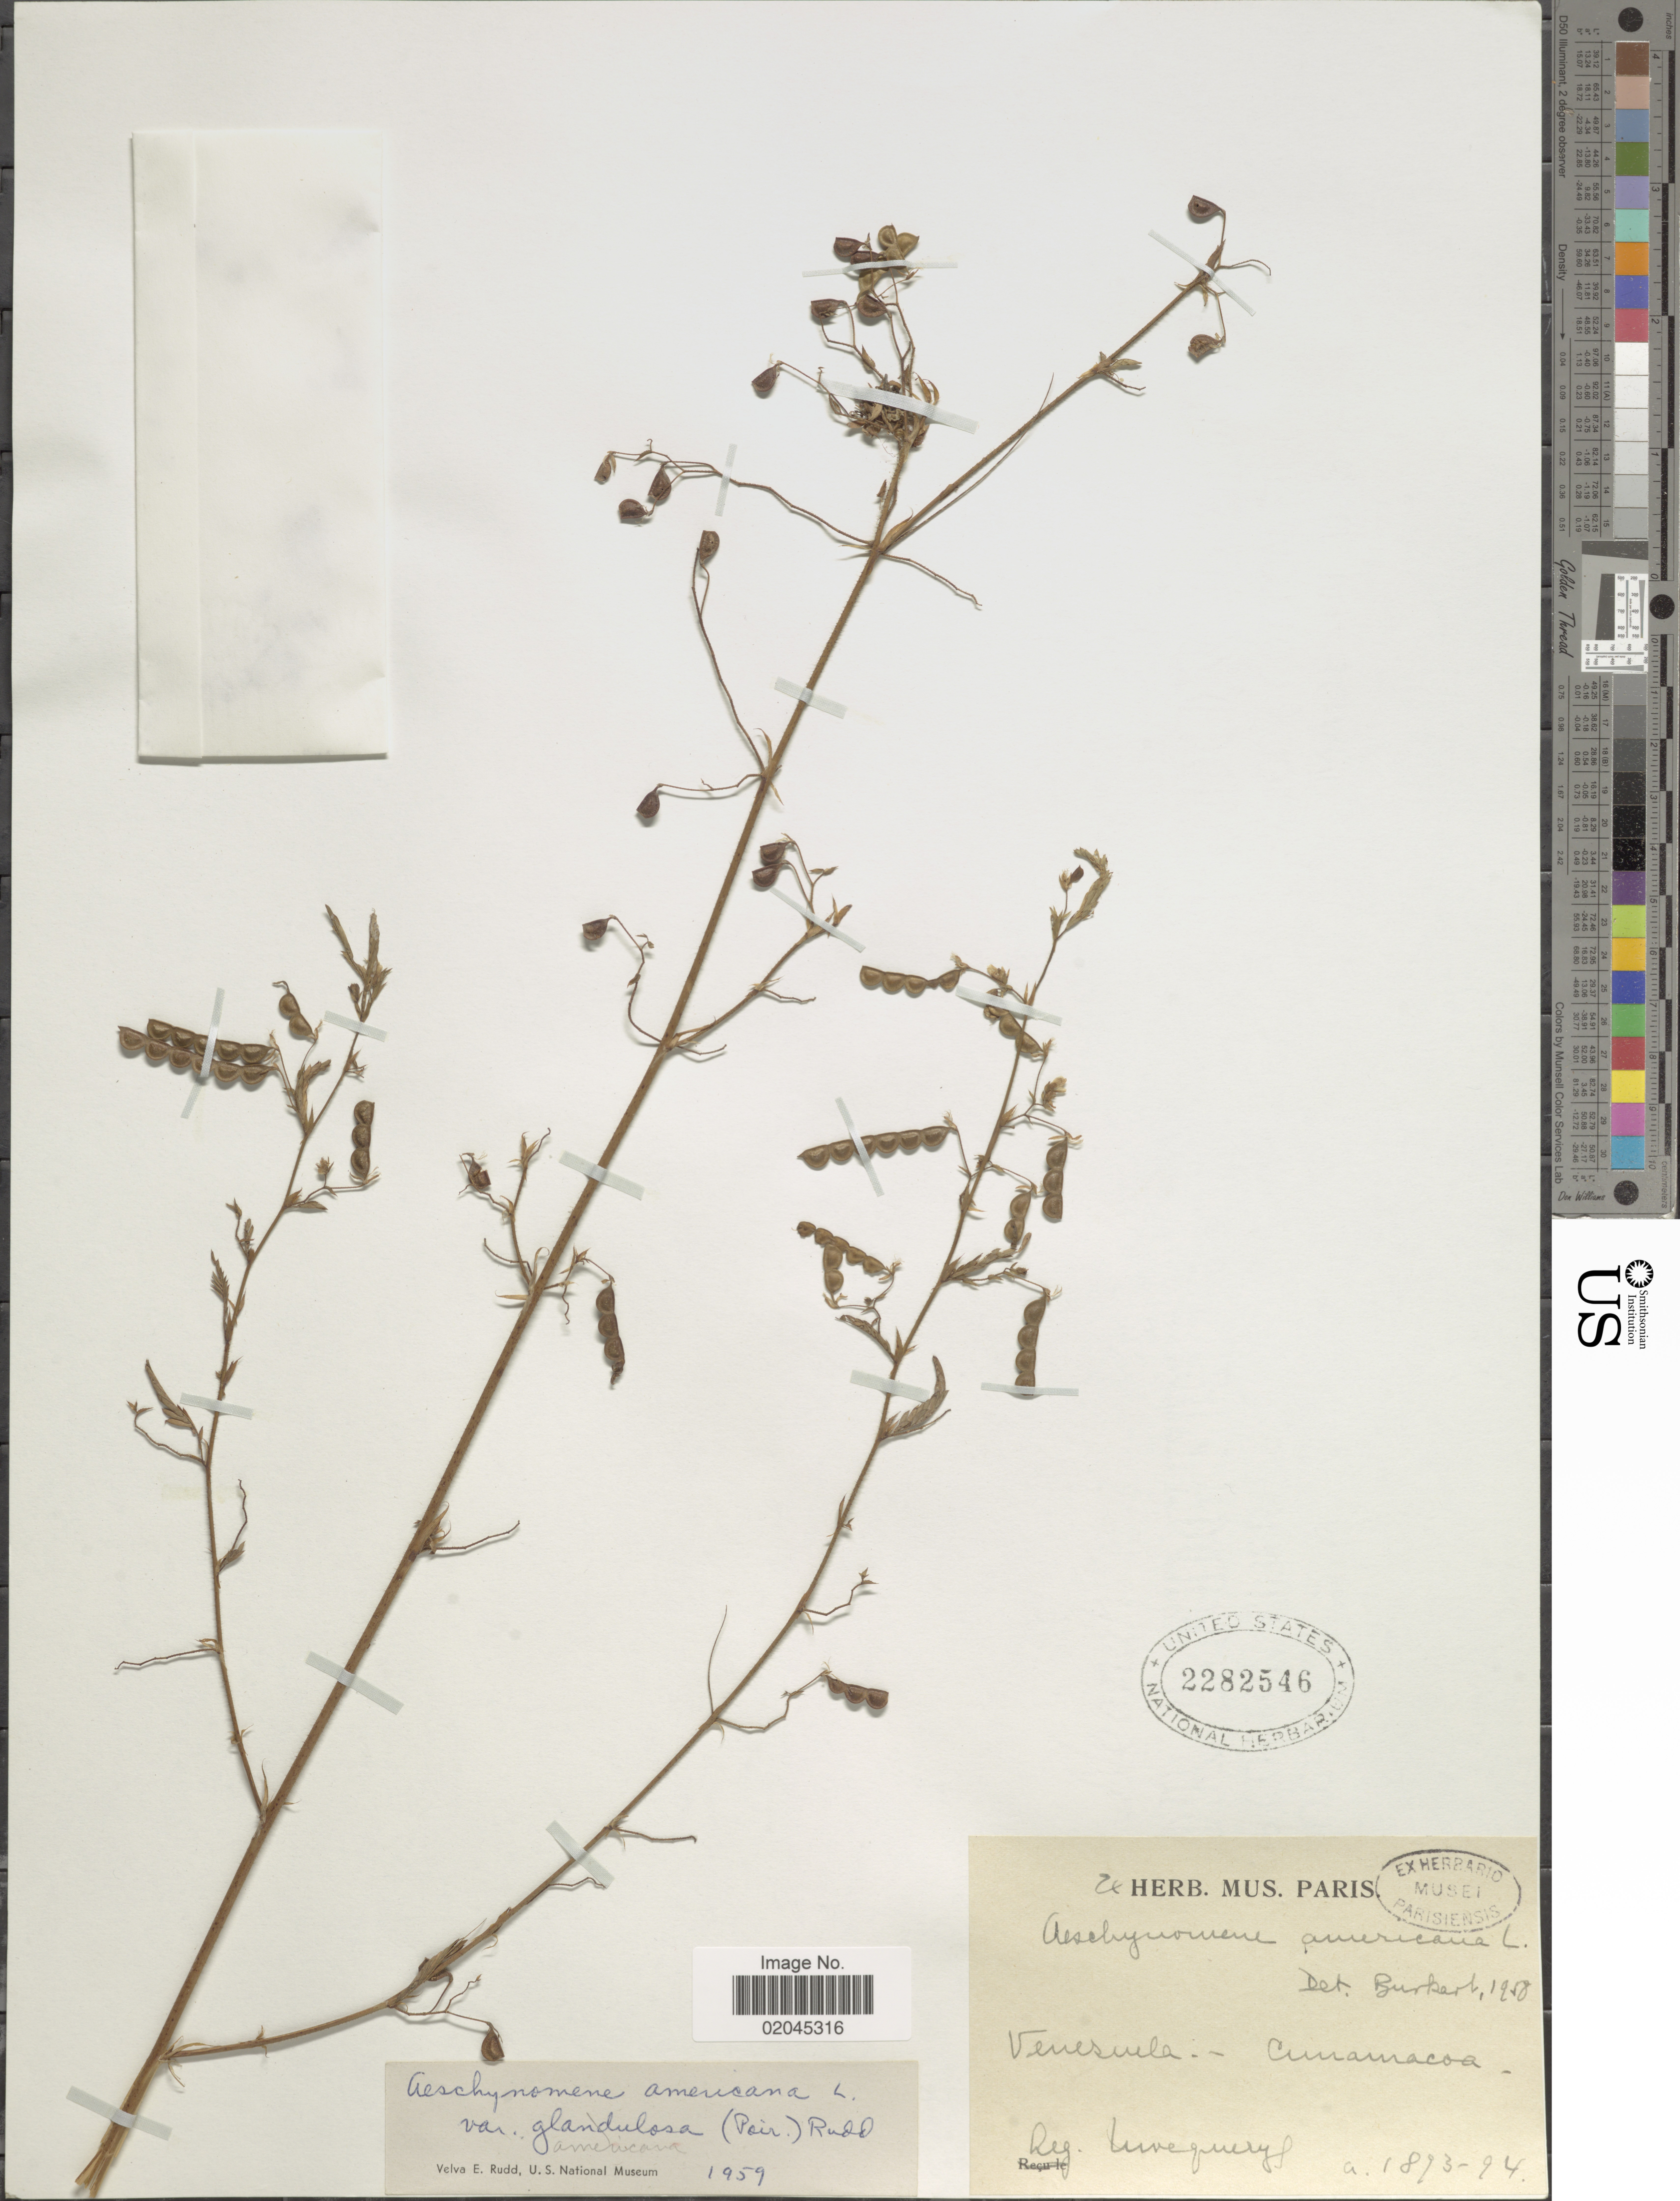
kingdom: Plantae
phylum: Tracheophyta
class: Magnoliopsida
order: Fabales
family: Fabaceae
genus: Aeschynomene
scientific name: Aeschynomene americana var. americana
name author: L.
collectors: A. Mocquerys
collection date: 1893/1894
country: Venezuela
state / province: Sucre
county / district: Montes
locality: Cumanacoa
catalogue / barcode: US 2282546